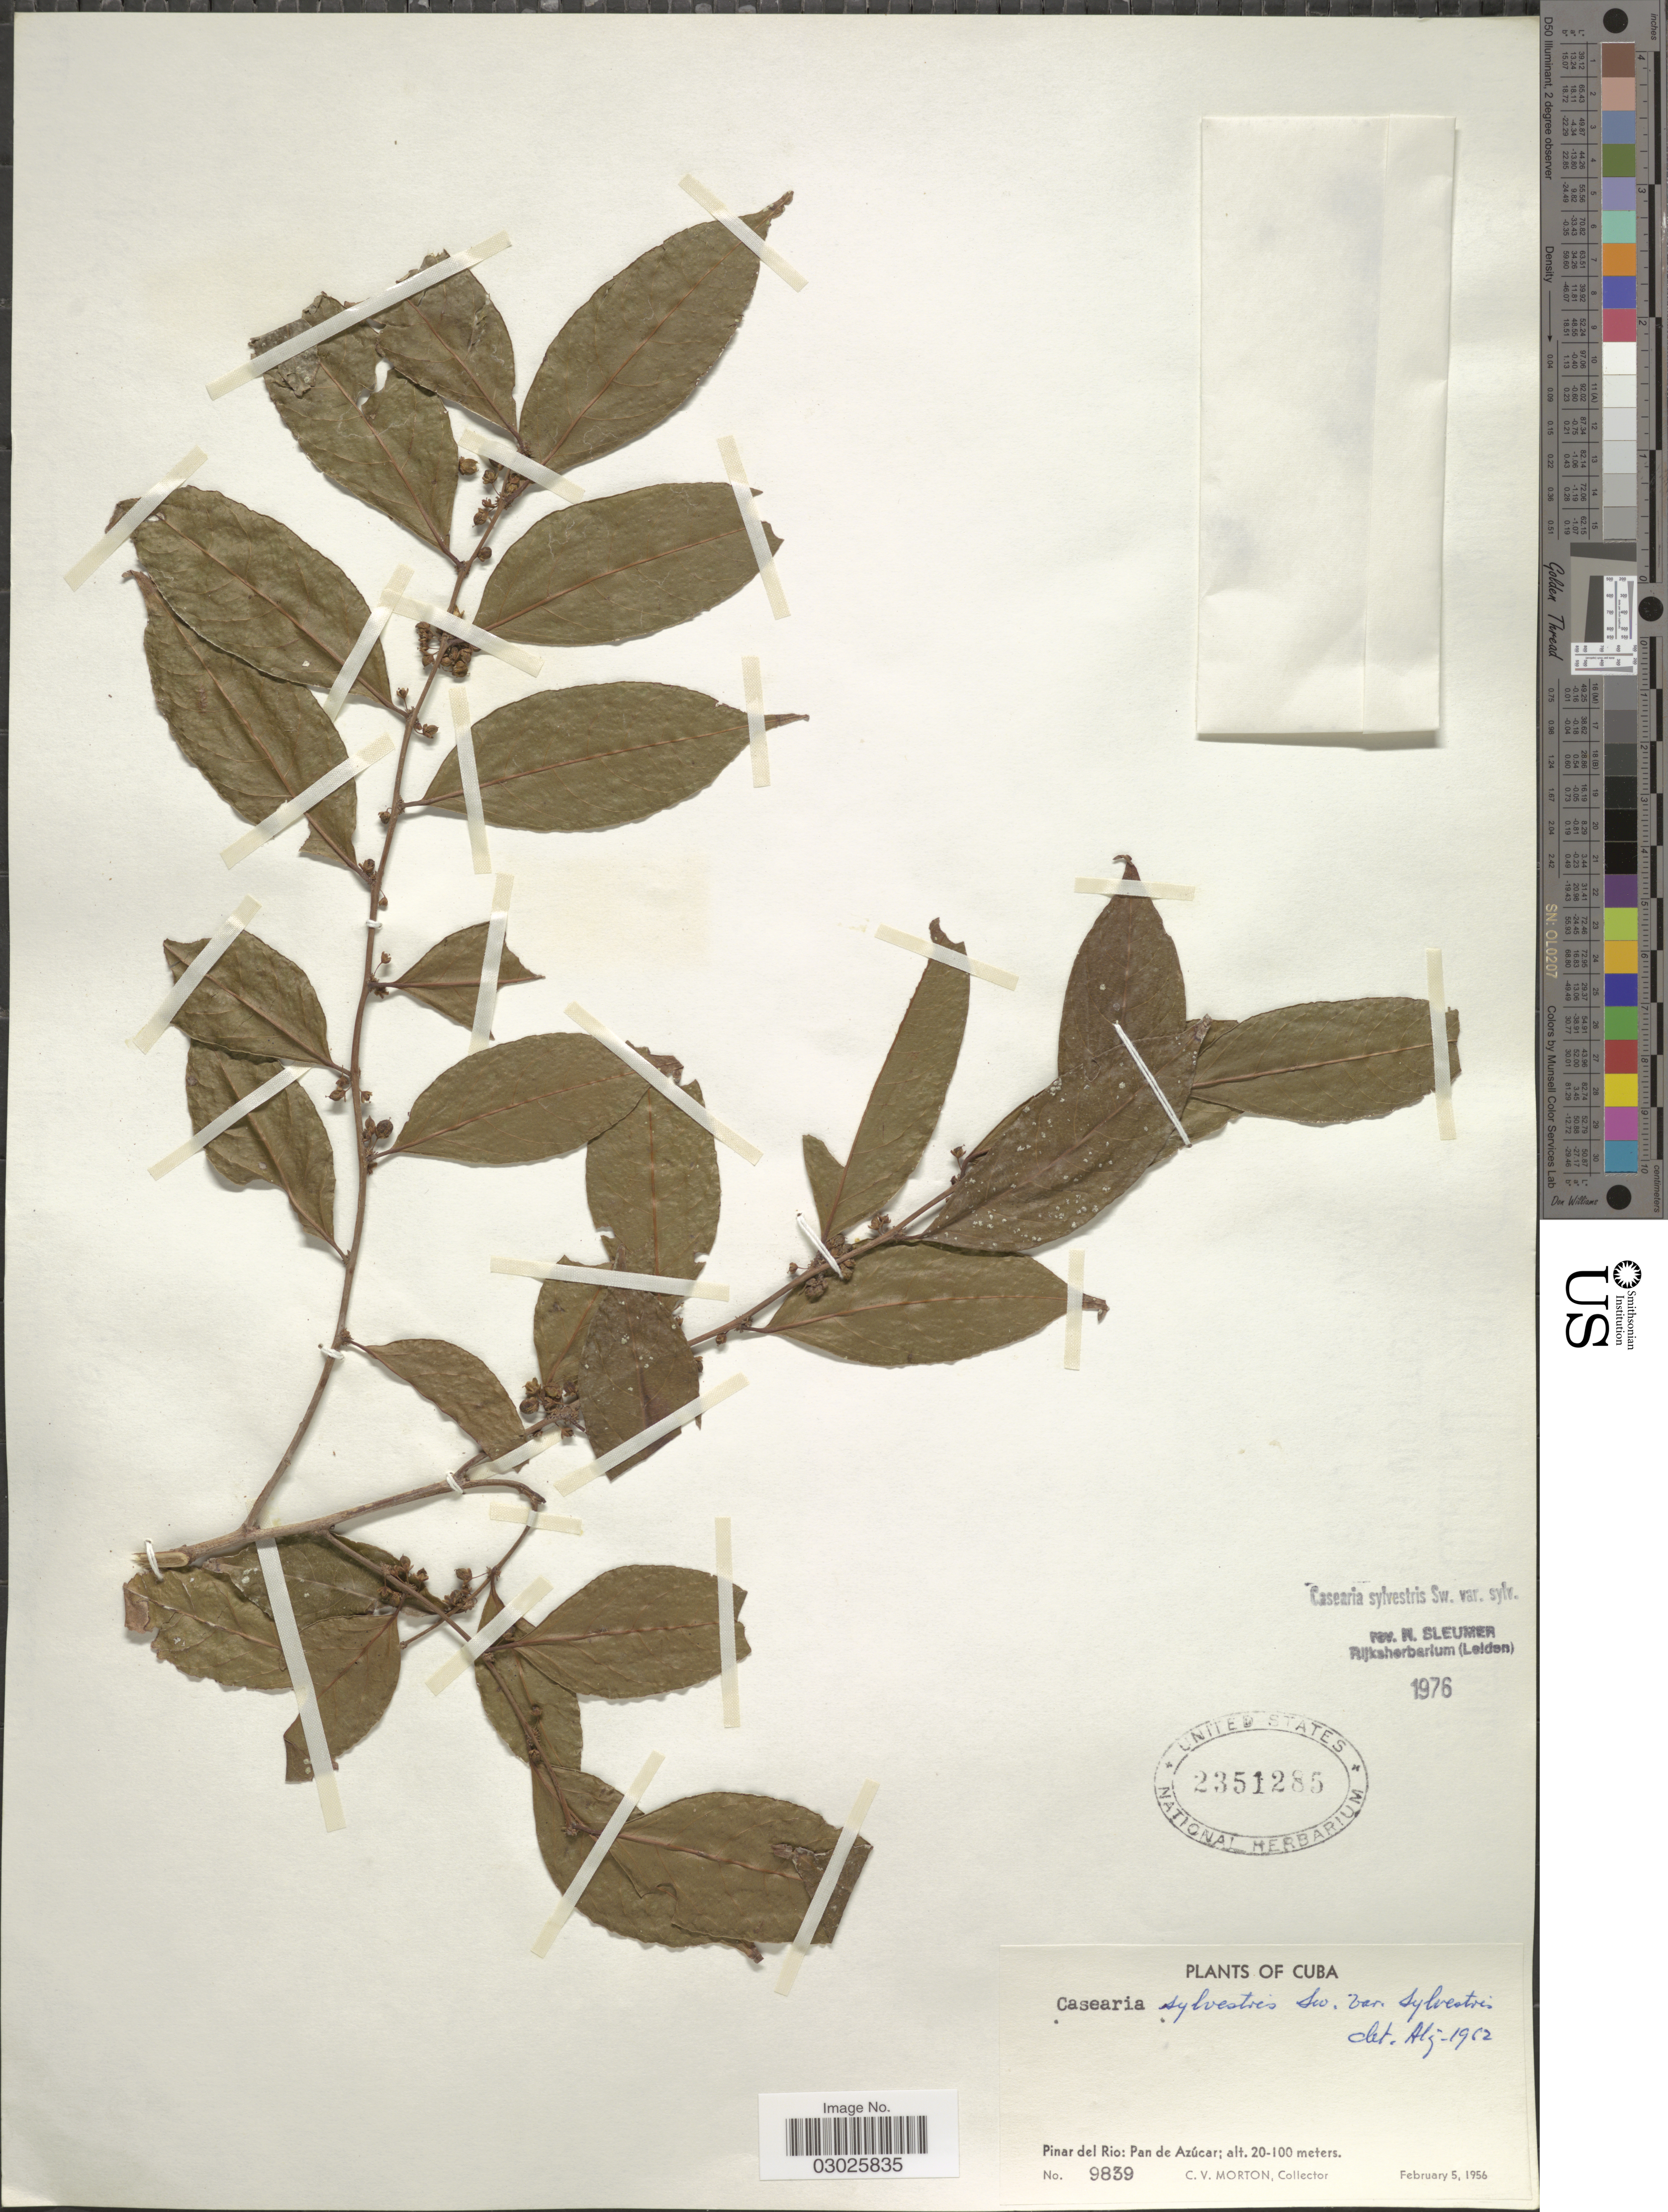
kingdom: Plantae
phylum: Tracheophyta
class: Magnoliopsida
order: Malpighiales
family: Salicaceae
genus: Casearia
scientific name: Casearia sylvestris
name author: Sw.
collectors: C. V. Morton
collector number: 9839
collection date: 1956-02-05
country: Cuba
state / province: Pinar del Río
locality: Pinar del Rio: Pan de Azúcar.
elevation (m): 20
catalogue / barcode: US 2351285